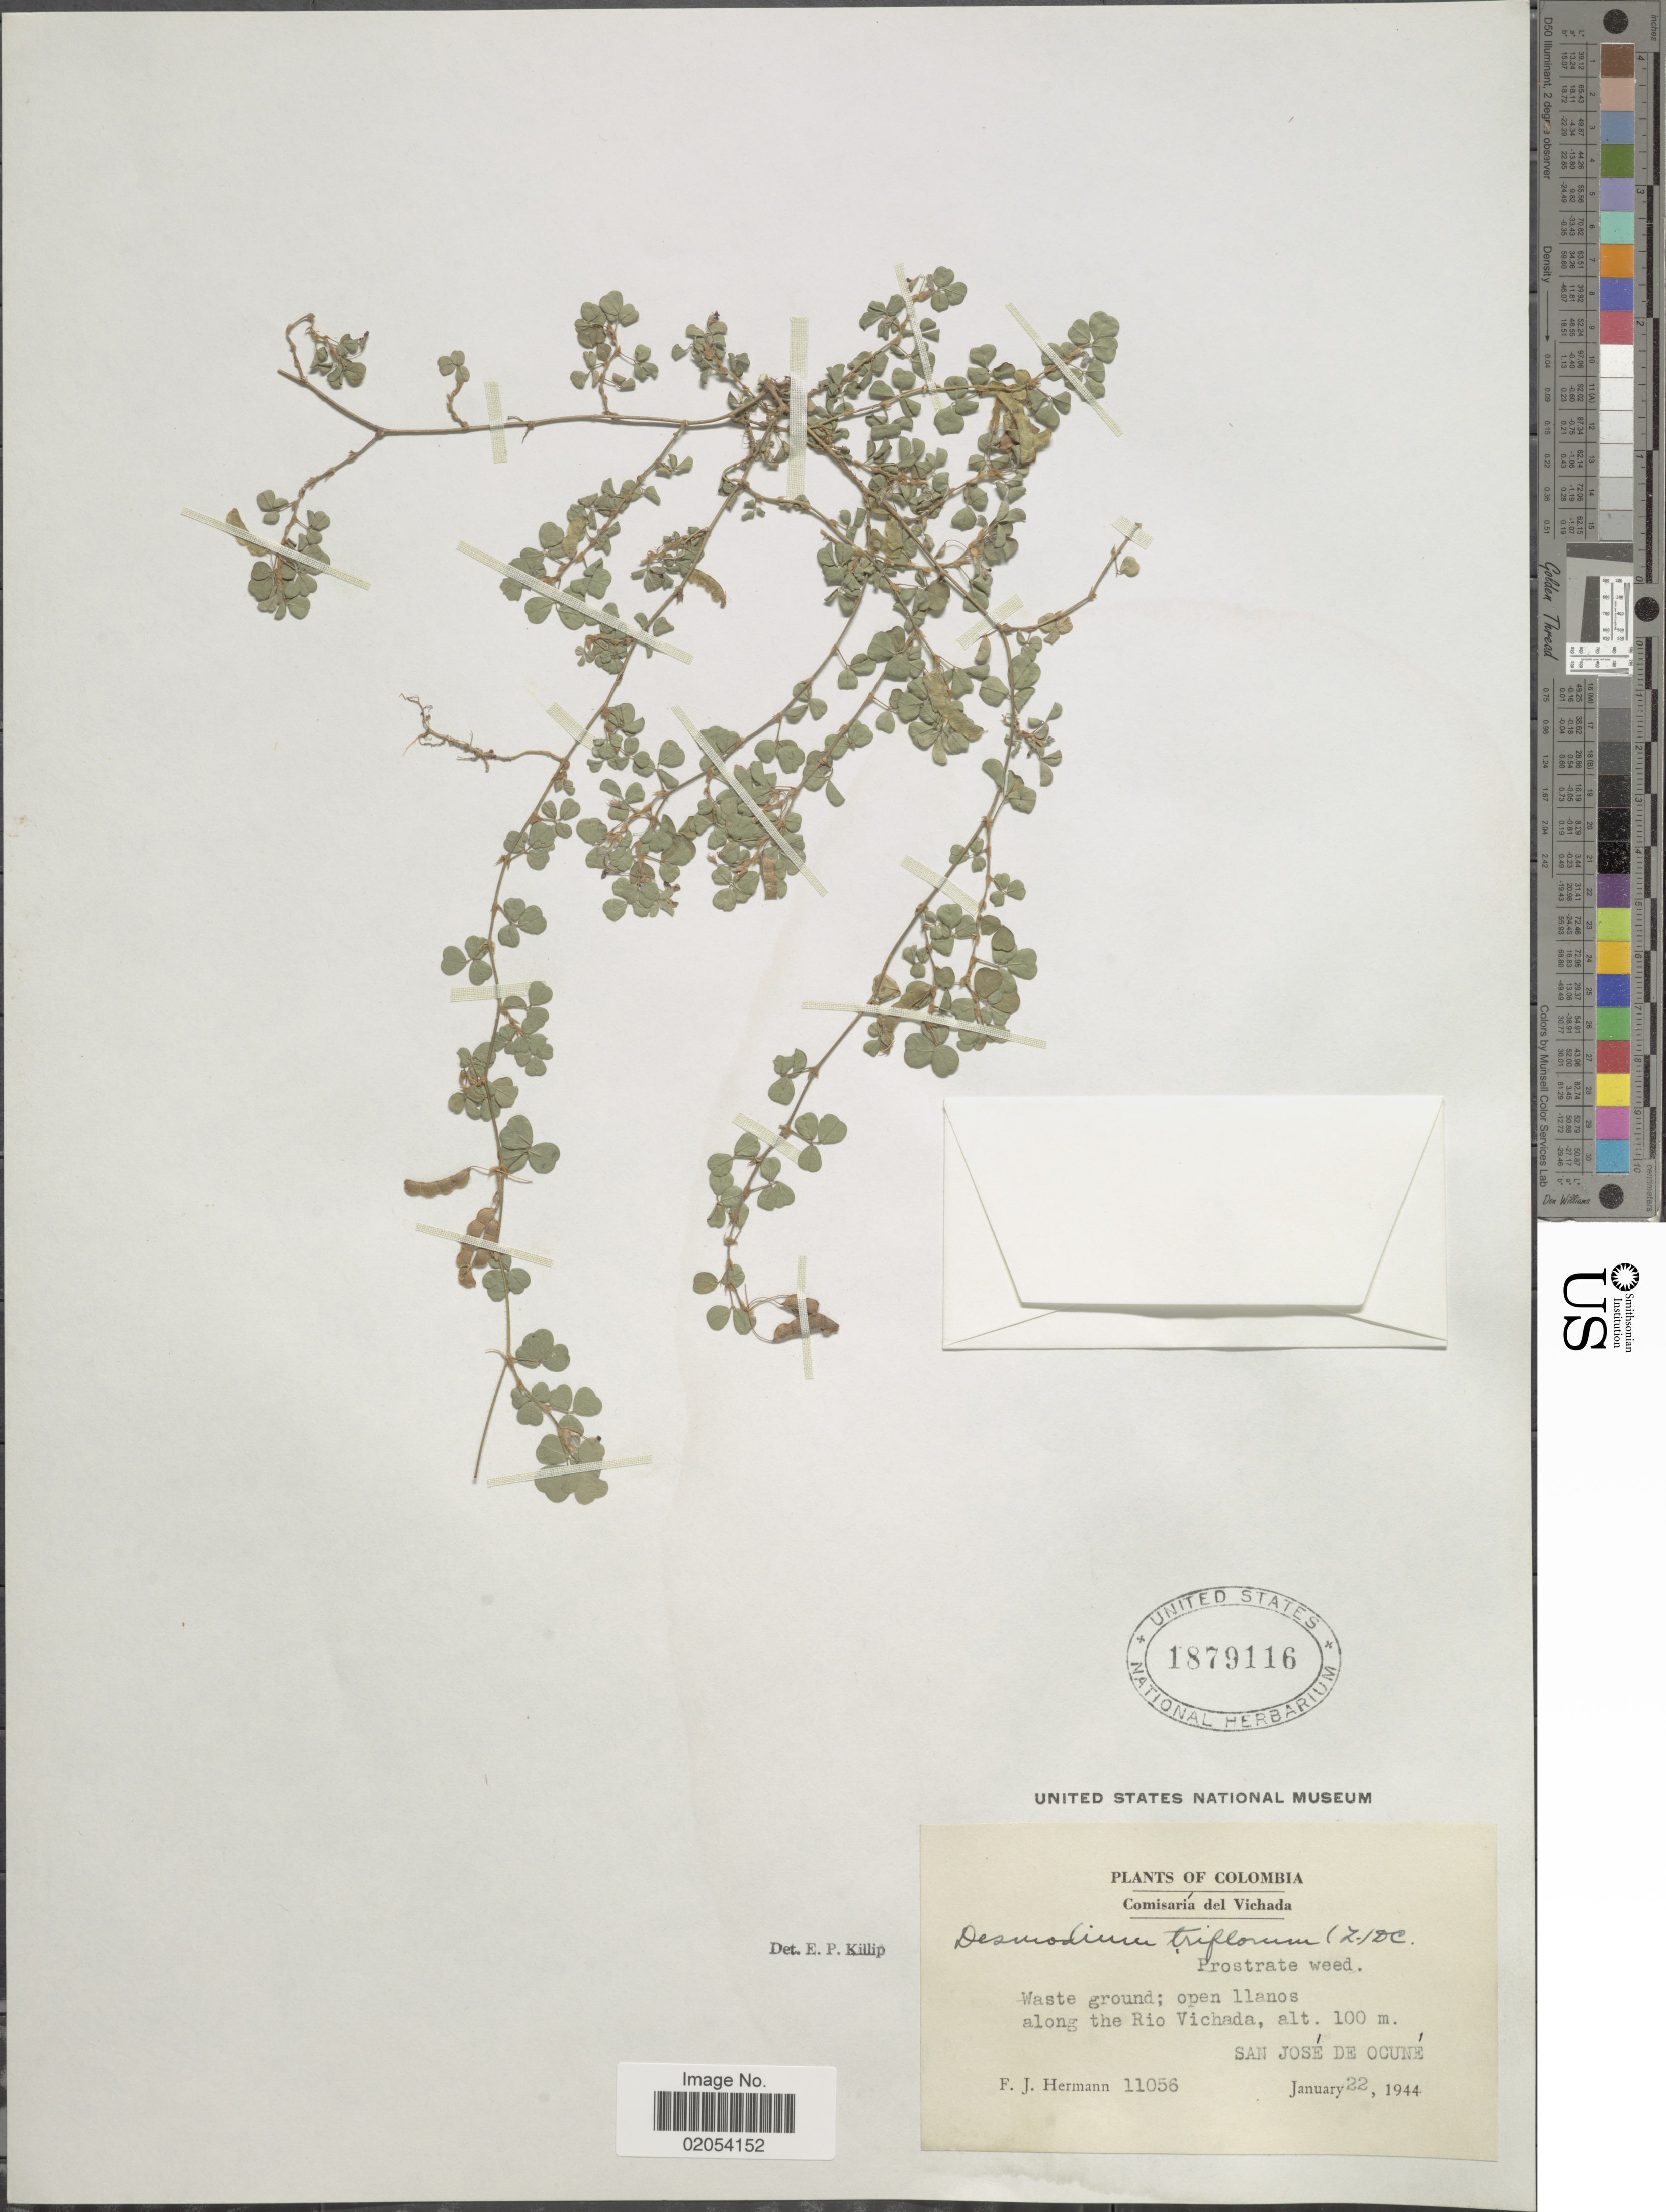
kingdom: Plantae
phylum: Tracheophyta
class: Magnoliopsida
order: Fabales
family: Fabaceae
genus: Grona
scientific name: Grona triflora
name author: (L.) H. Ohashi & K. Ohashi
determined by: Strong, Mark T., (BOT), Smithsonian Institution - National Museum of Natural History (UNITED STATES)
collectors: F. J. Hermann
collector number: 11056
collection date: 1944-01-22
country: Colombia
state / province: Vichada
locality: Along the Rio Vichado, San Jose de Ocune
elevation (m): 100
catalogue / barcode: US 1879116